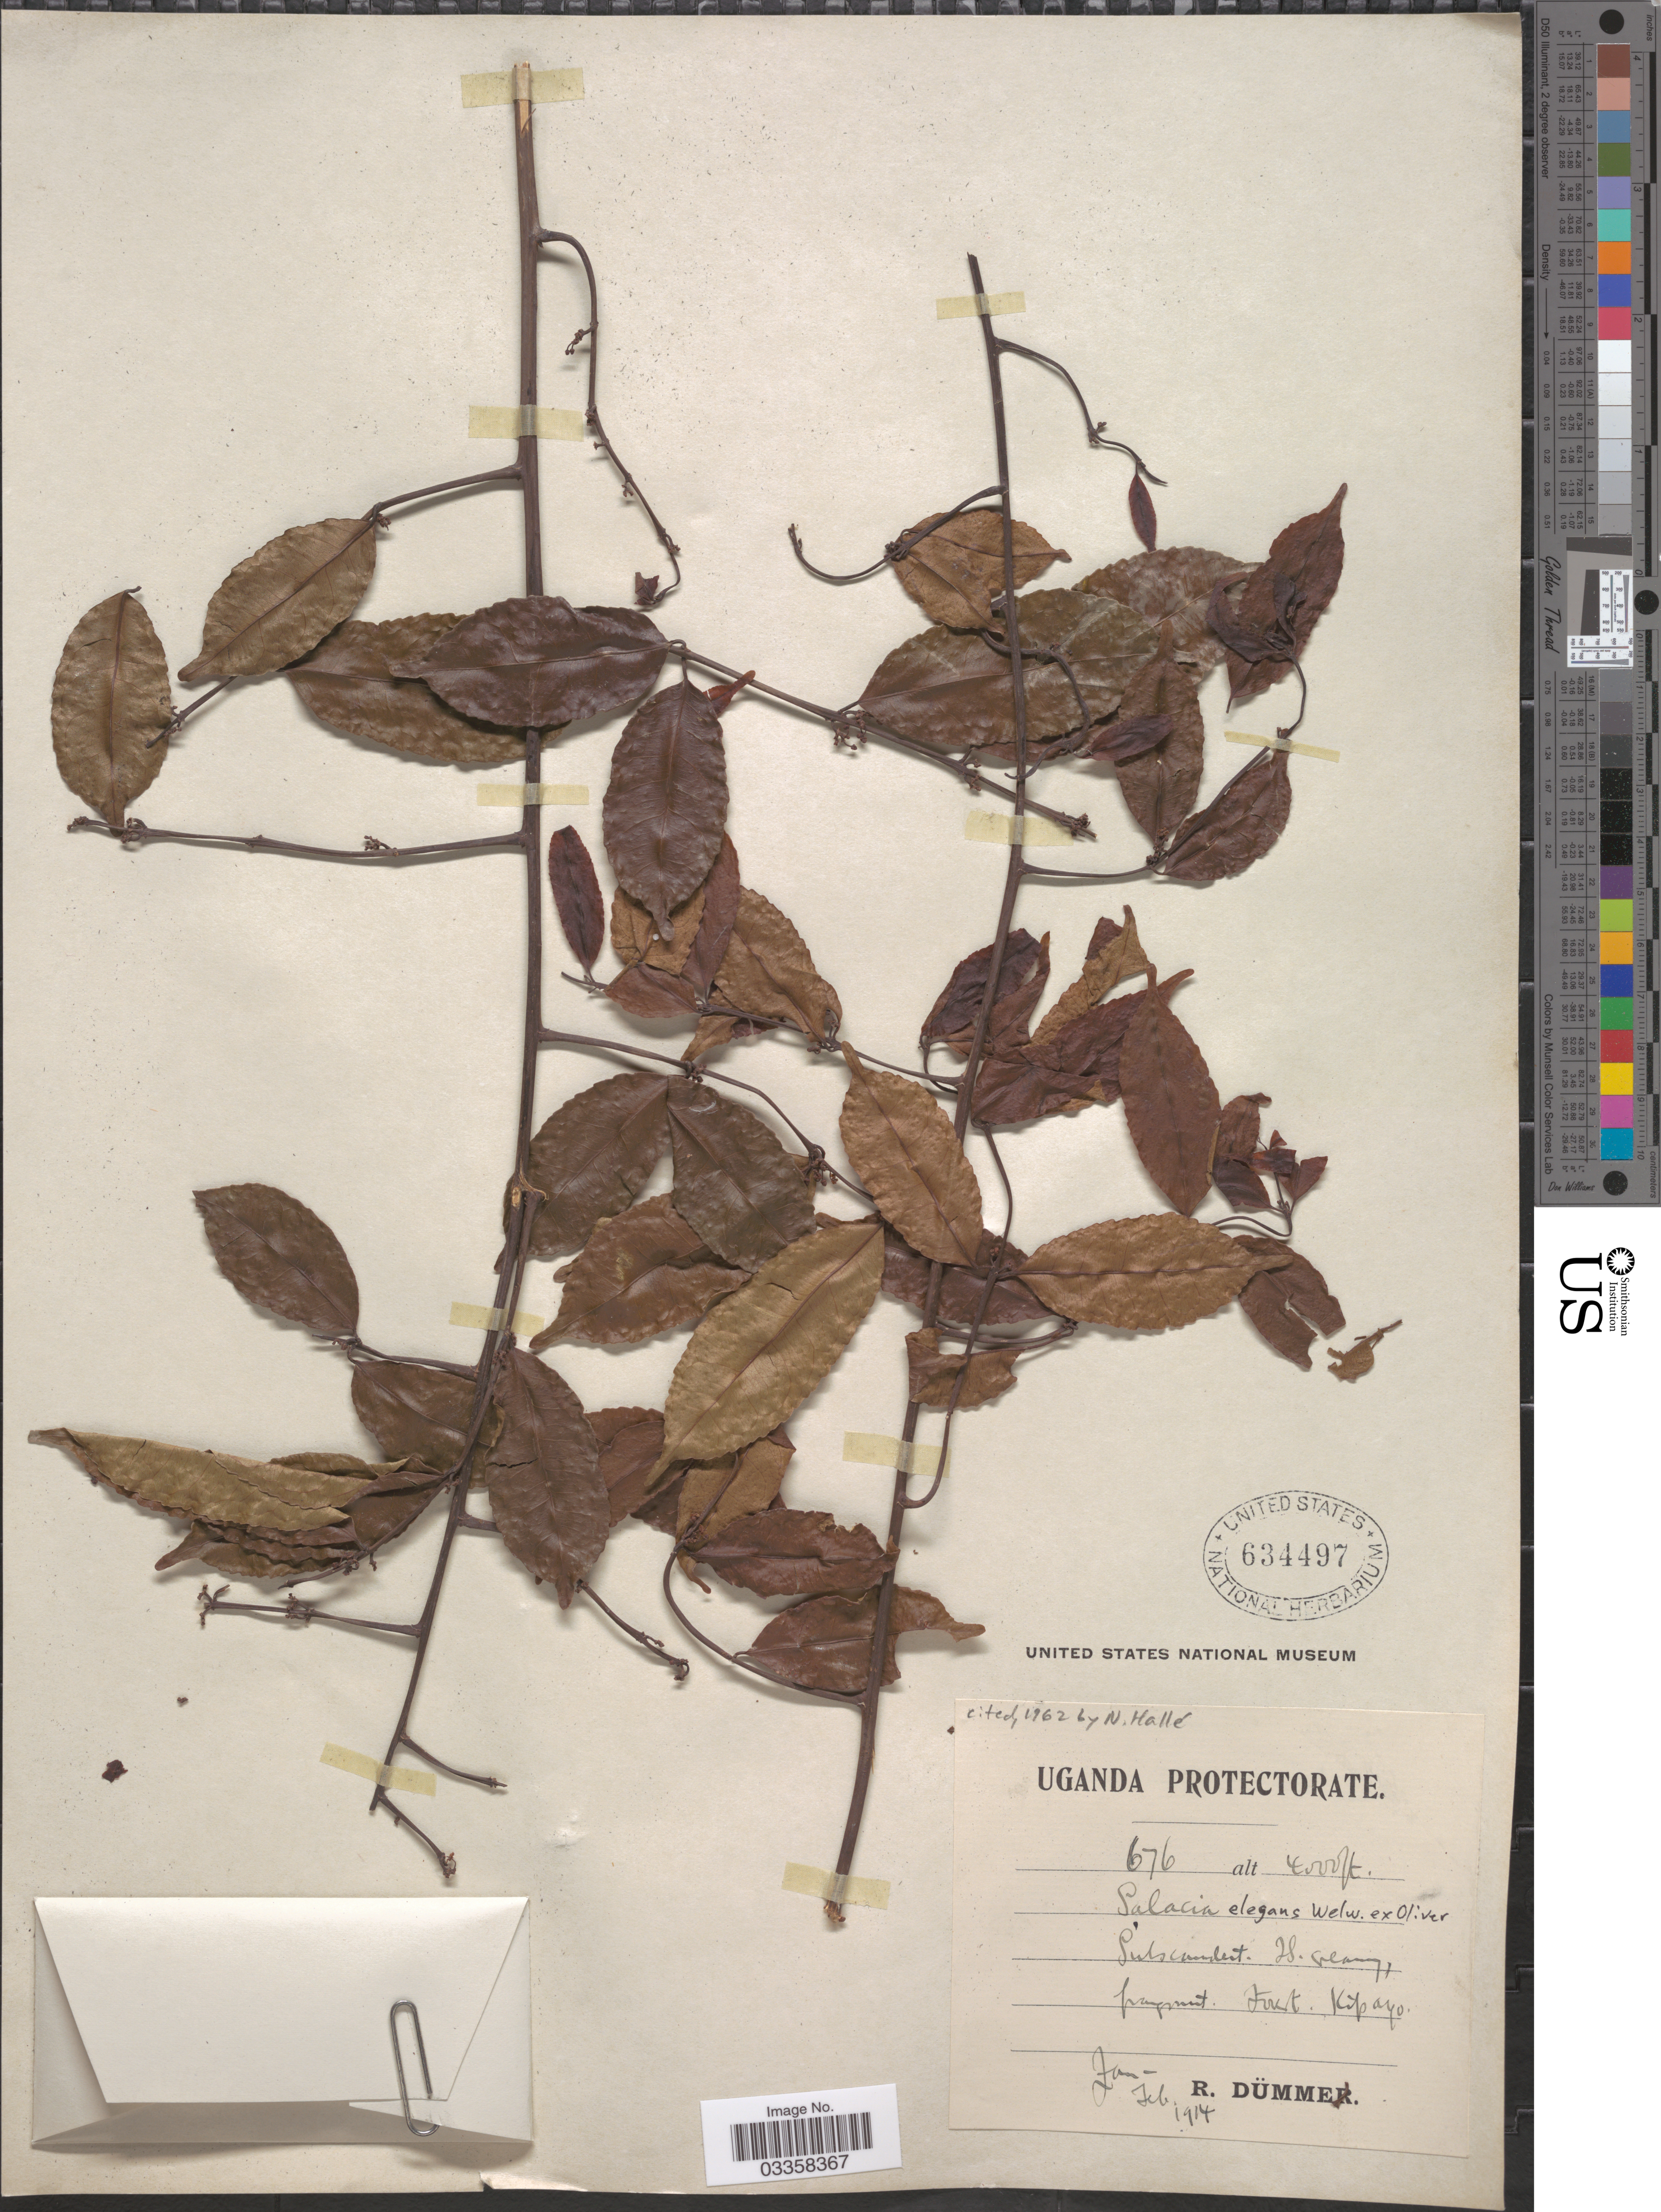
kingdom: Plantae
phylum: Tracheophyta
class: Magnoliopsida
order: Celastrales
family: Celastraceae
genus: Salacia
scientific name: Salacia elegans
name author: Welw. ex Oliv.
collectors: R. A. Dümmer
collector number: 676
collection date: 1914-01/1914-02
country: Uganda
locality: Uganda Protectorate. Kipayo.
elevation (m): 1219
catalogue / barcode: US 634497